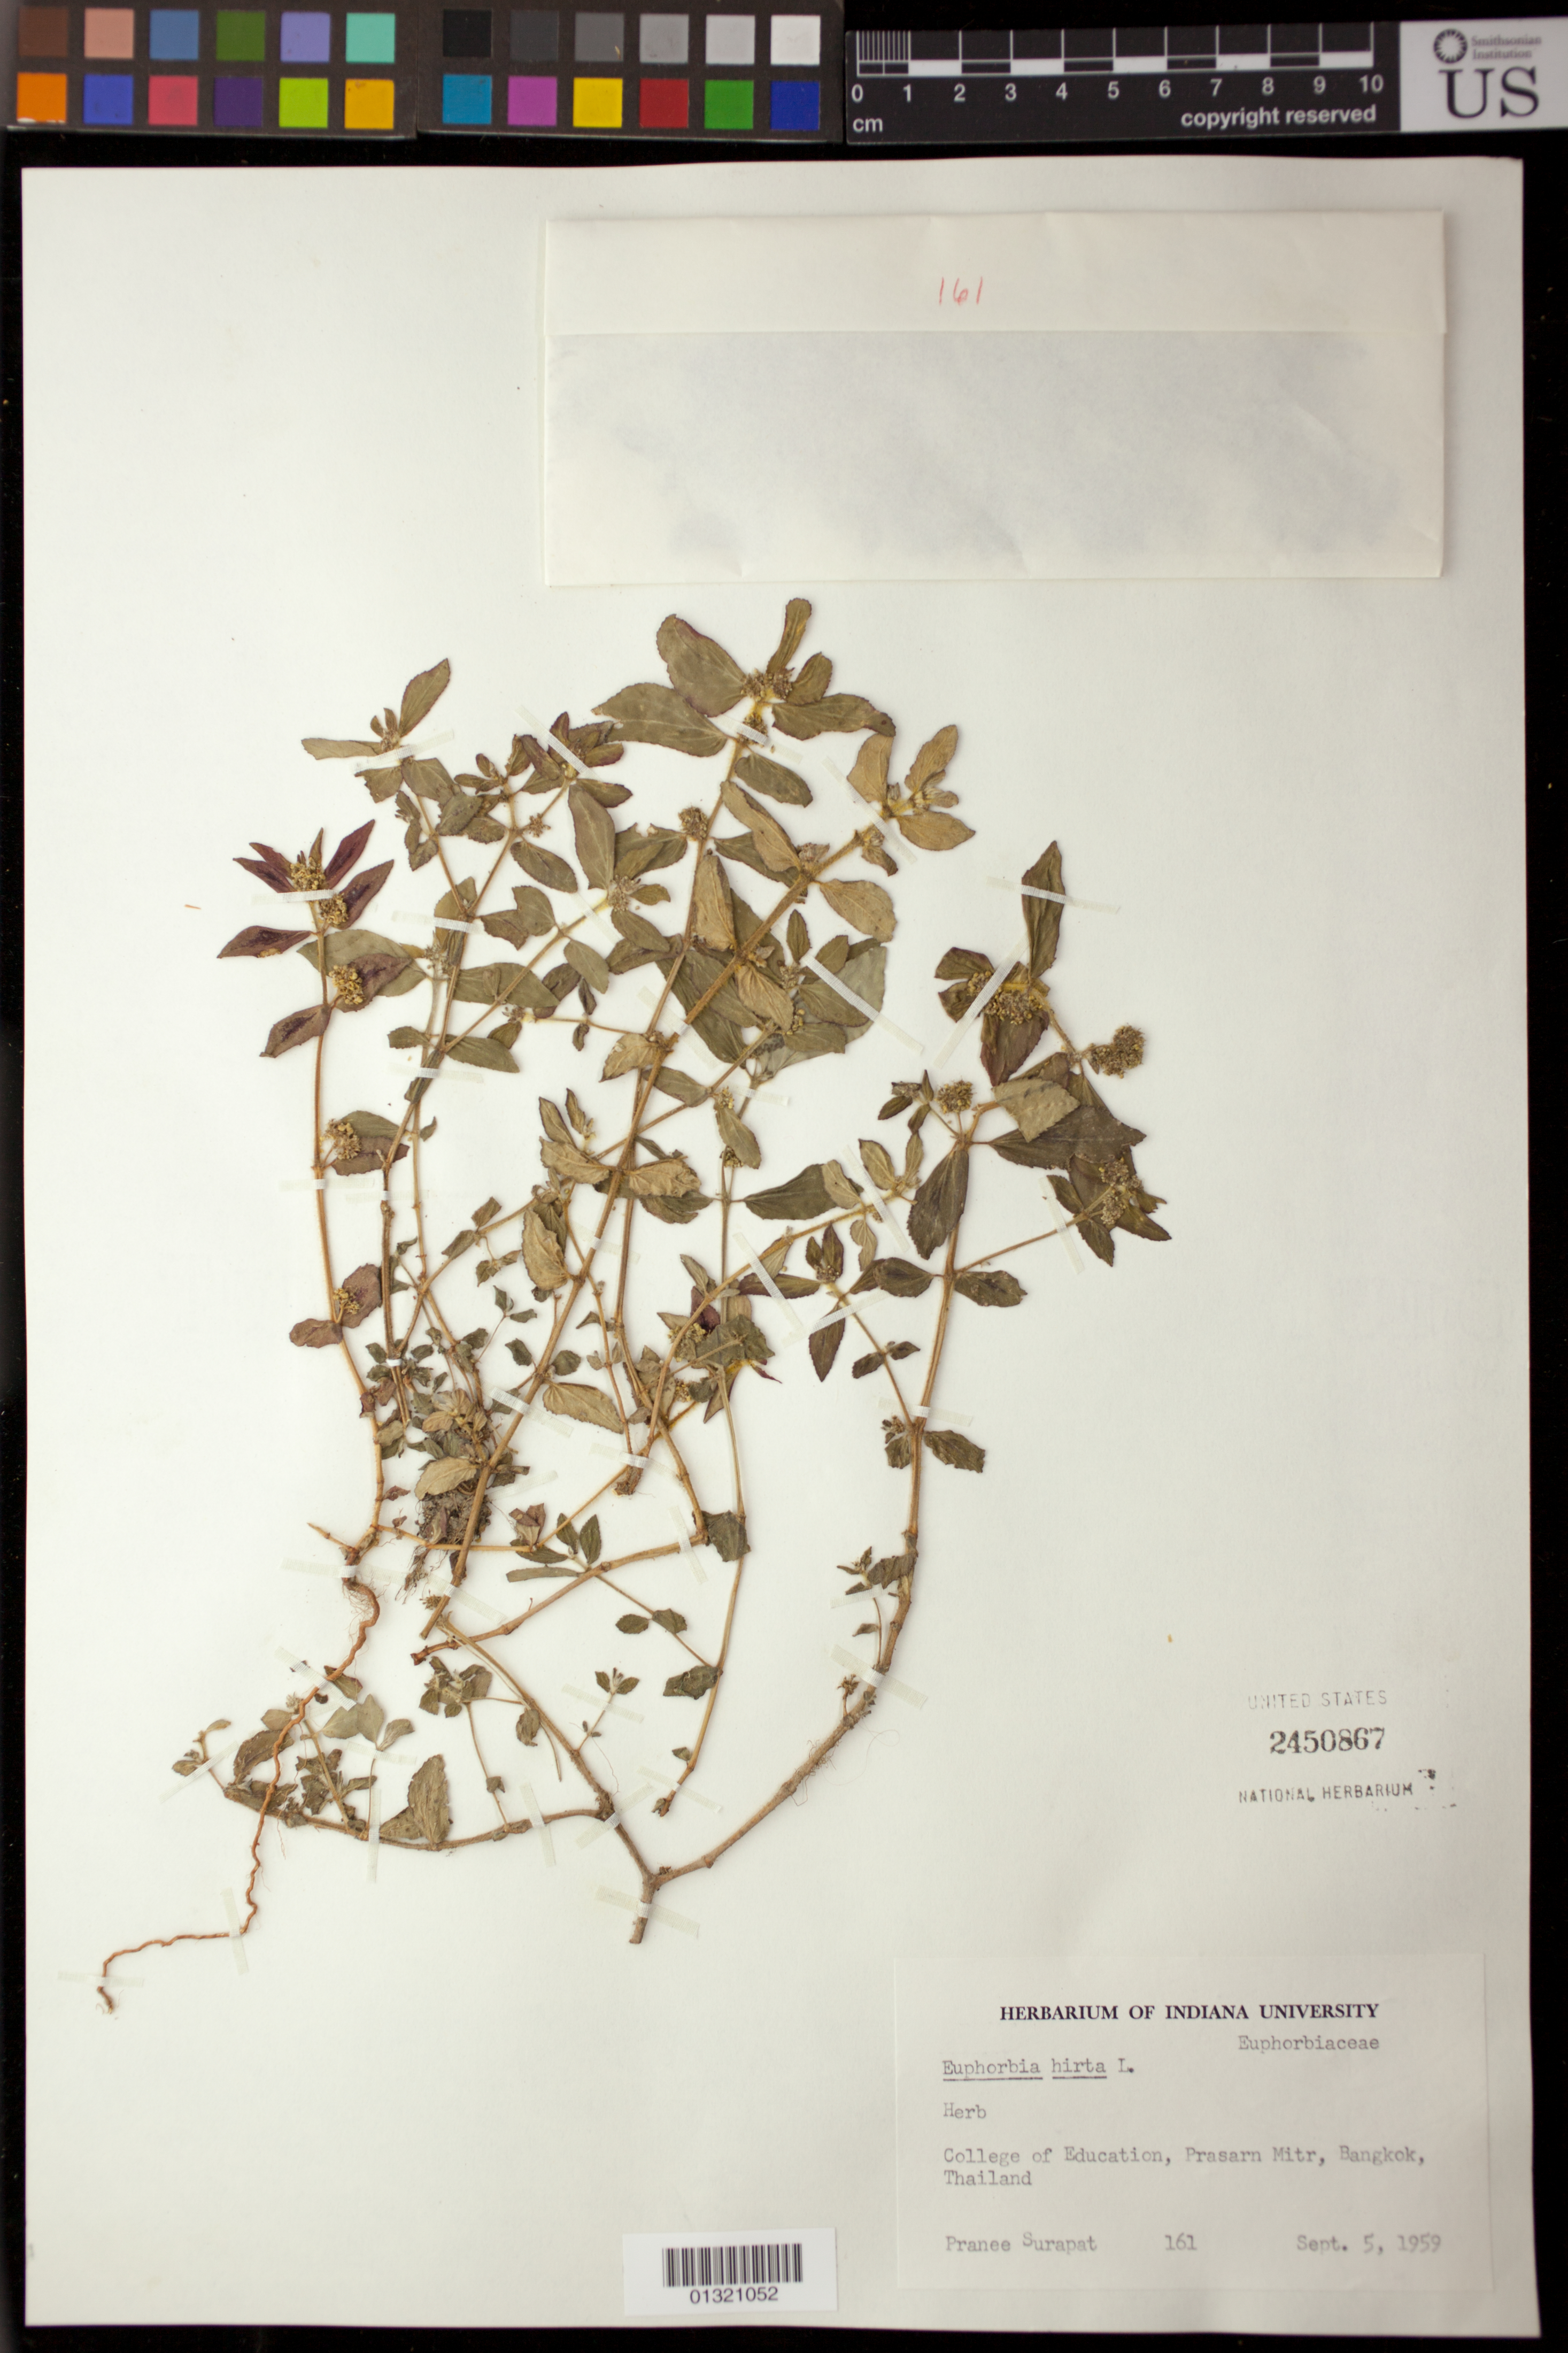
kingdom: Plantae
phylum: Tracheophyta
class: Magnoliopsida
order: Malpighiales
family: Euphorbiaceae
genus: Euphorbia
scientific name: Euphorbia hirta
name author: L.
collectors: P. Surapat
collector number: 161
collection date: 1959-09-05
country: Thailand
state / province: Bangkok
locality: College of Education, Prasarn Mitr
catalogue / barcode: US 2450867